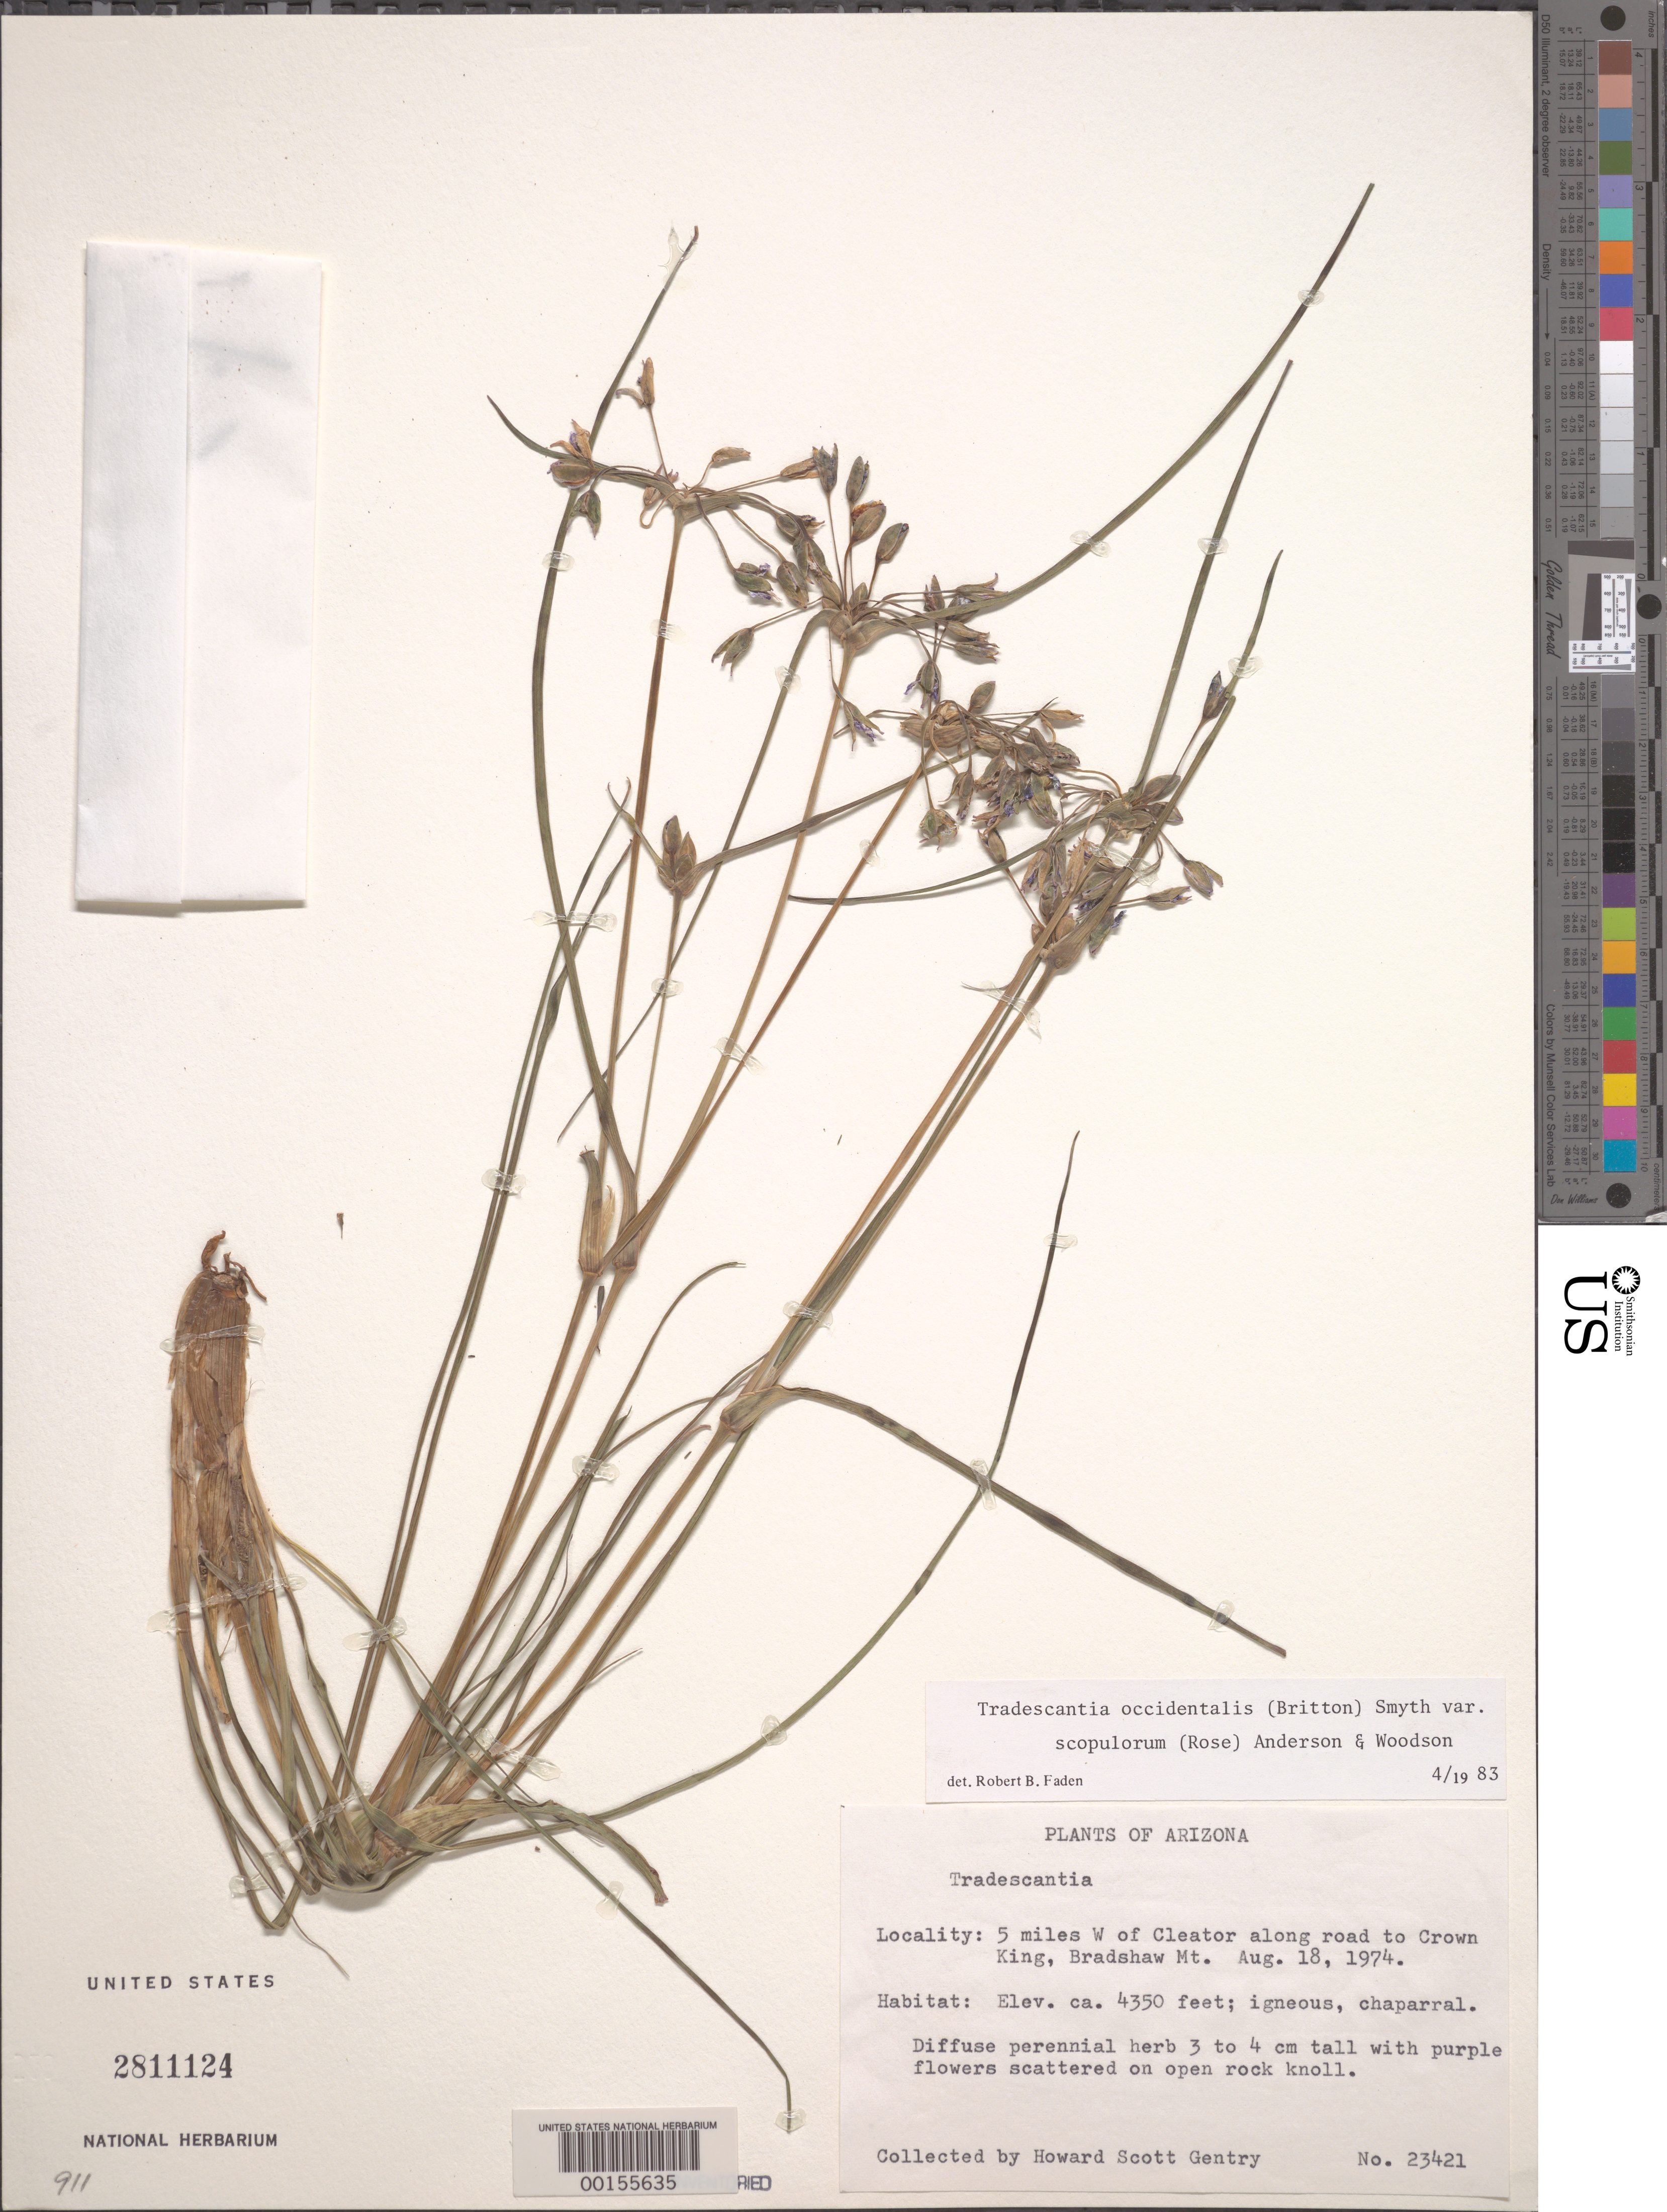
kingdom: Plantae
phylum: Tracheophyta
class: Liliopsida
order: Commelinales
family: Commelinaceae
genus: Tradescantia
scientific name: Tradescantia occidentalis var. scopulorum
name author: (Rose) E.S. Anderson & Woodson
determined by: Faden, Robert B., (US), Smithsonian Institution - National Museum of Natural History (UNITED STATES)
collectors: H. S. Gentry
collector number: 23421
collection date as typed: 18 Aug 1974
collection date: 1974-08-18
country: United States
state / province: Arizona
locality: W of cleator, bradshaw mt.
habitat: Igneous rock, chaparral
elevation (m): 1373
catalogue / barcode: US 2811124